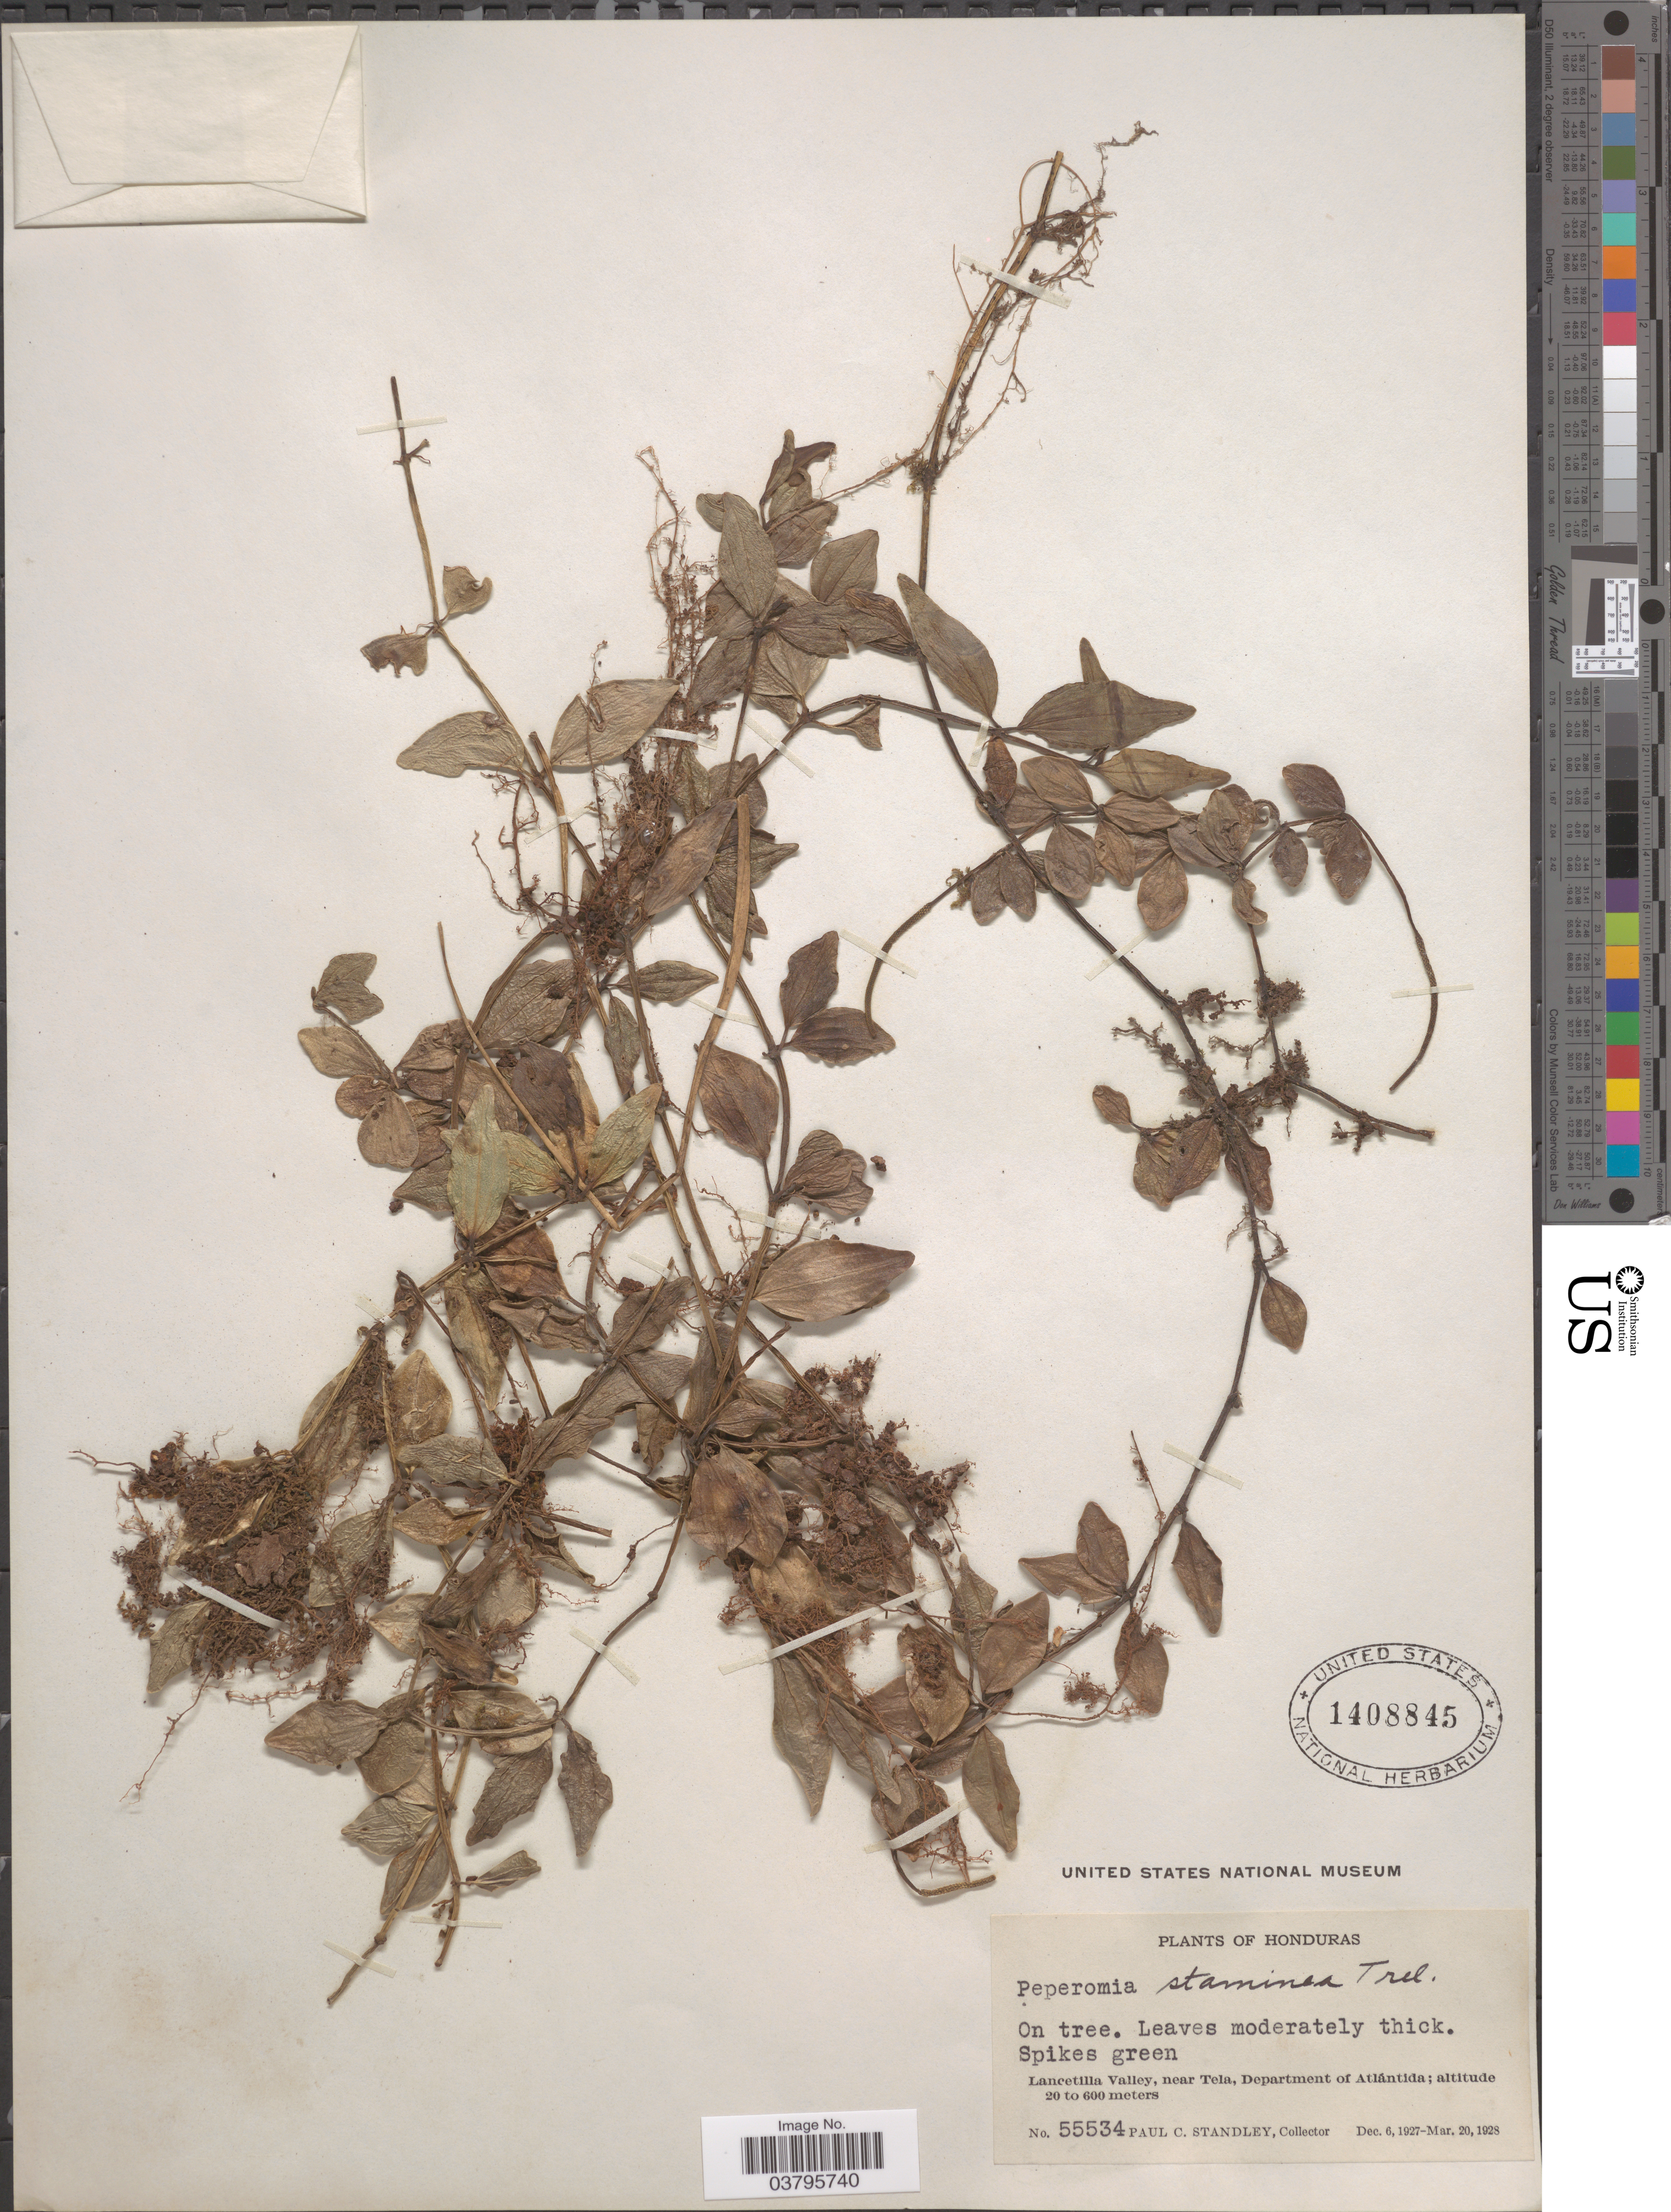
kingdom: Plantae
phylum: Tracheophyta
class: Magnoliopsida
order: Piperales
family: Piperaceae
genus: Peperomia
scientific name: Peperomia emiliana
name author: C. DC. in Pittier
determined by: Jiménez, José Estaban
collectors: P. C. Standley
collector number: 55534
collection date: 1927-12-06/1928-03-20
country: Honduras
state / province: Atlantida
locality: Lancetilla Valley, near Tela, Department of Atlántida.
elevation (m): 20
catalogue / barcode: US 1408845